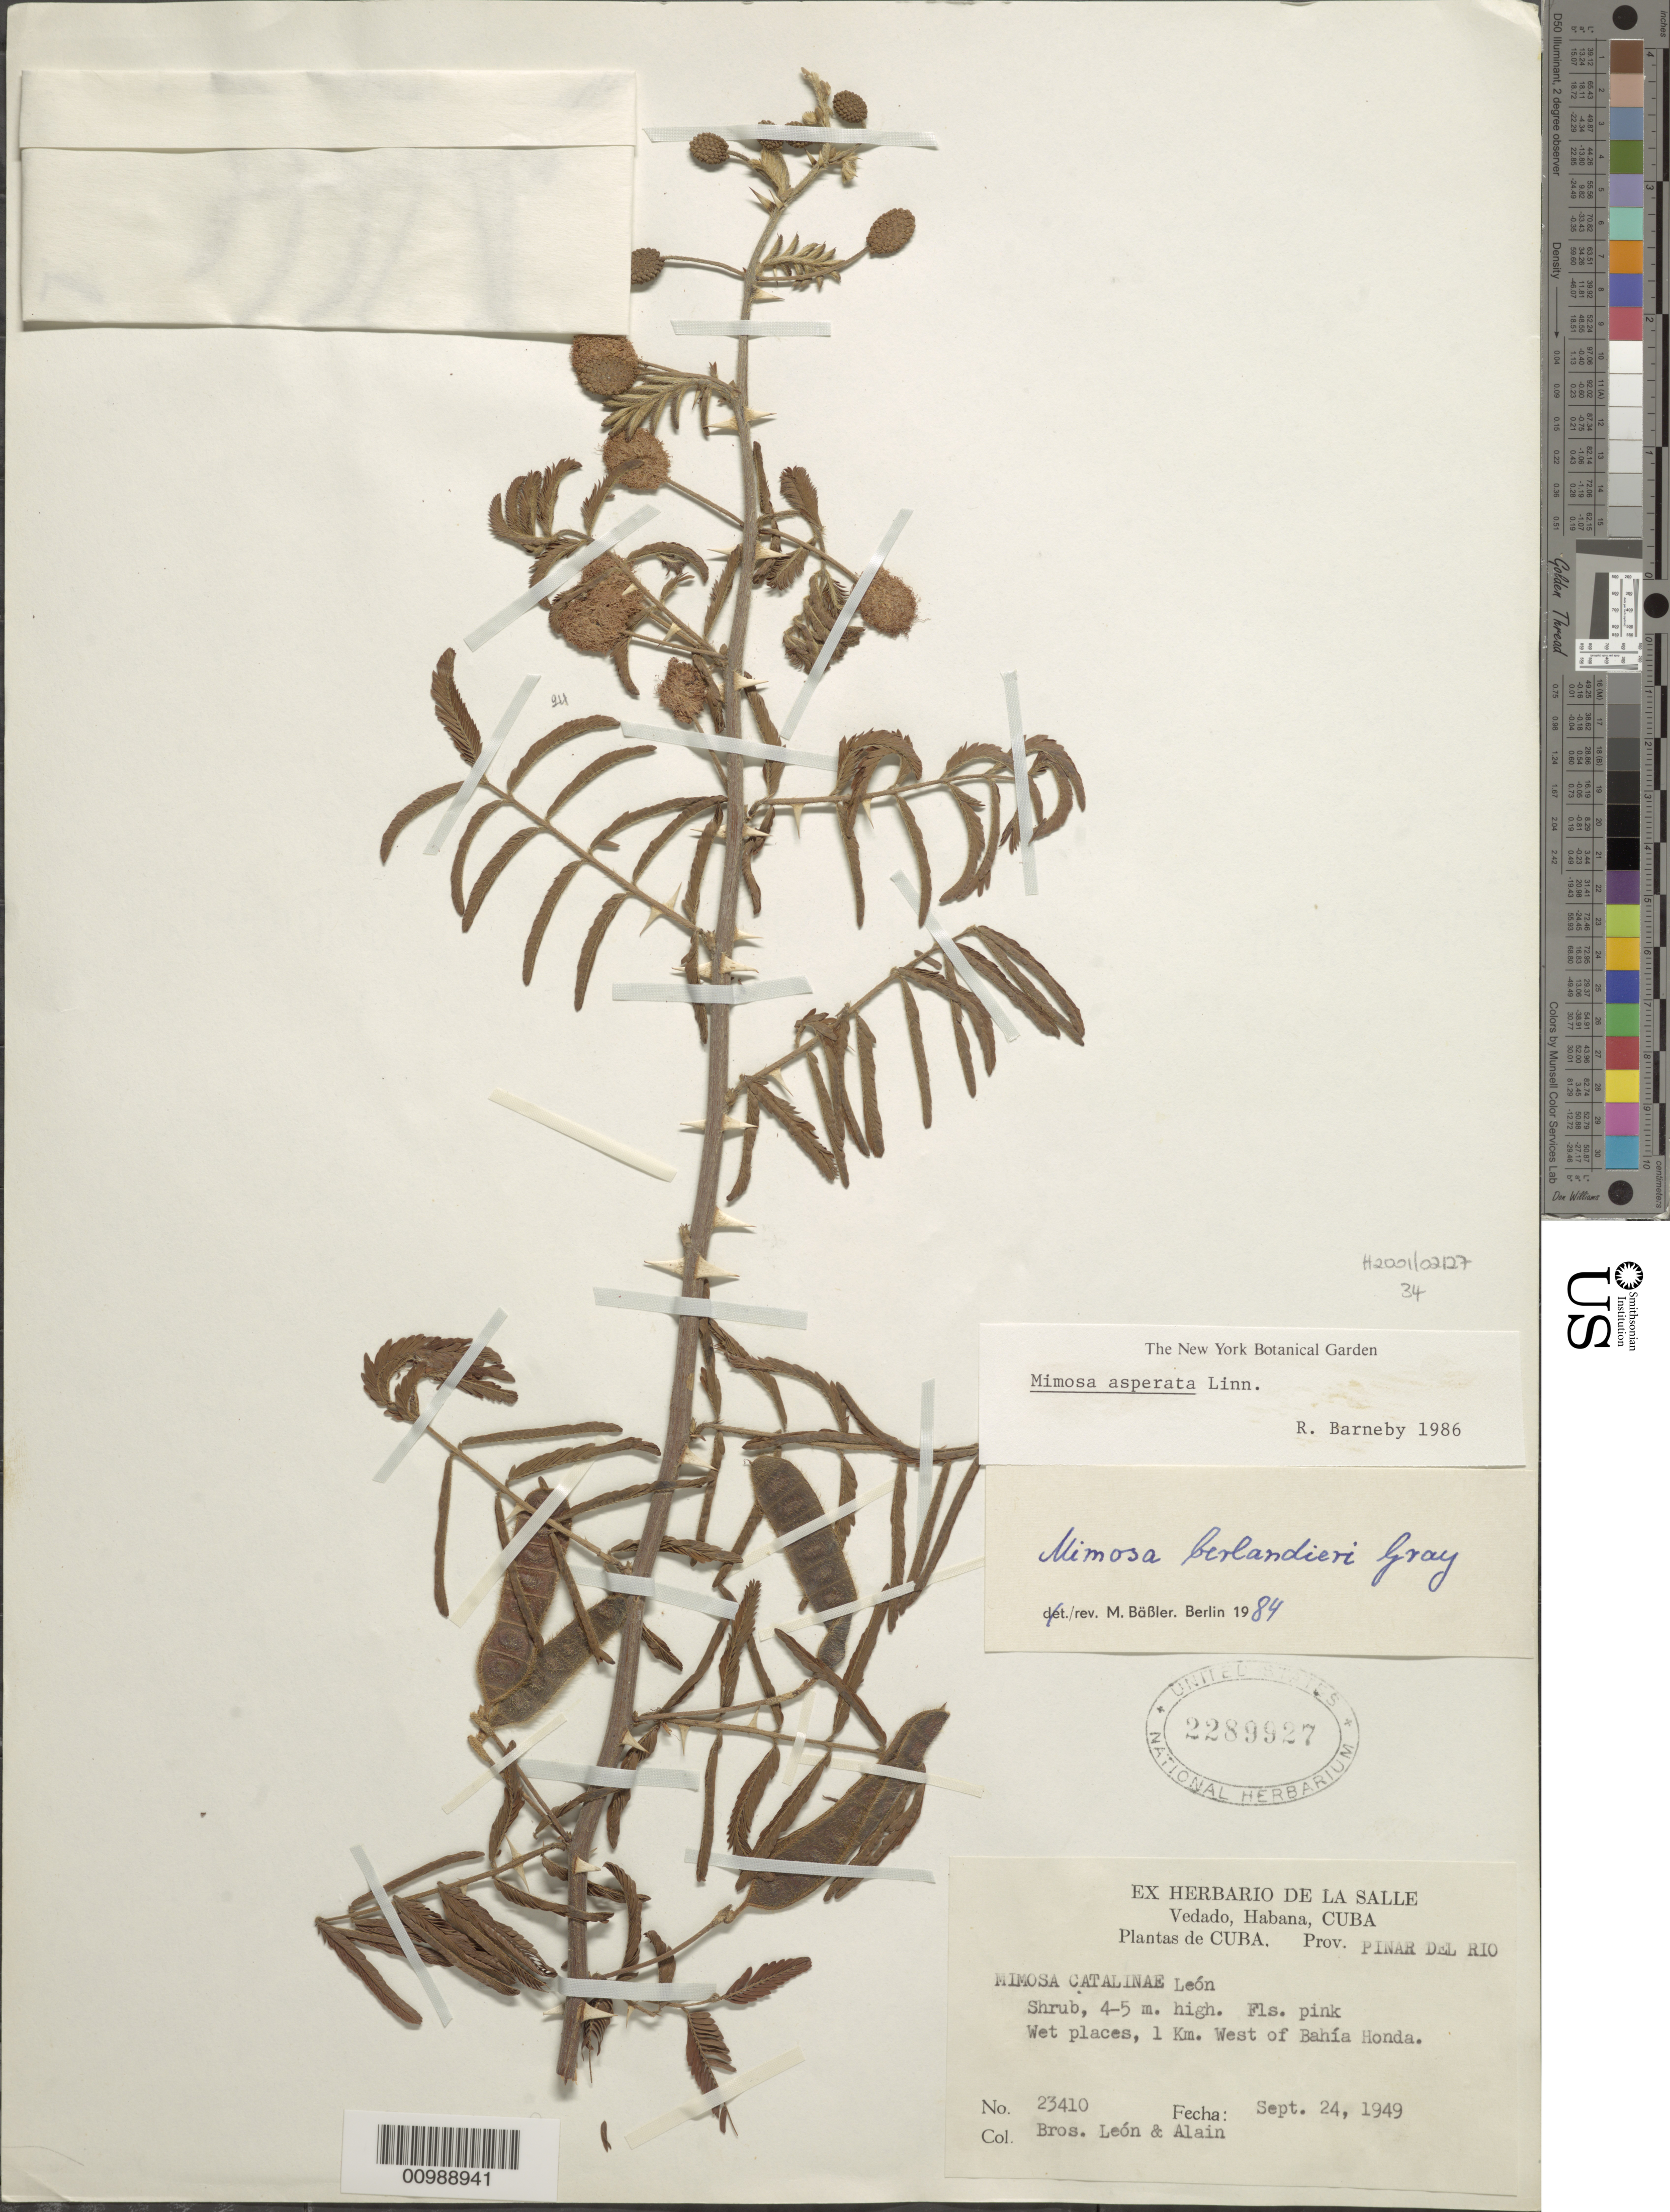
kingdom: Plantae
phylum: Tracheophyta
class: Magnoliopsida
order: Fabales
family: Fabaceae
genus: Mimosa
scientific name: Mimosa asperata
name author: L.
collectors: A. H. Liogier & Bro. León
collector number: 23410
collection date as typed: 24 Sep 1949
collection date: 1949-09-24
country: Cuba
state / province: Pinar del Rio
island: Cuba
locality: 1km W of Bahia Honda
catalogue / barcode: US 2289927